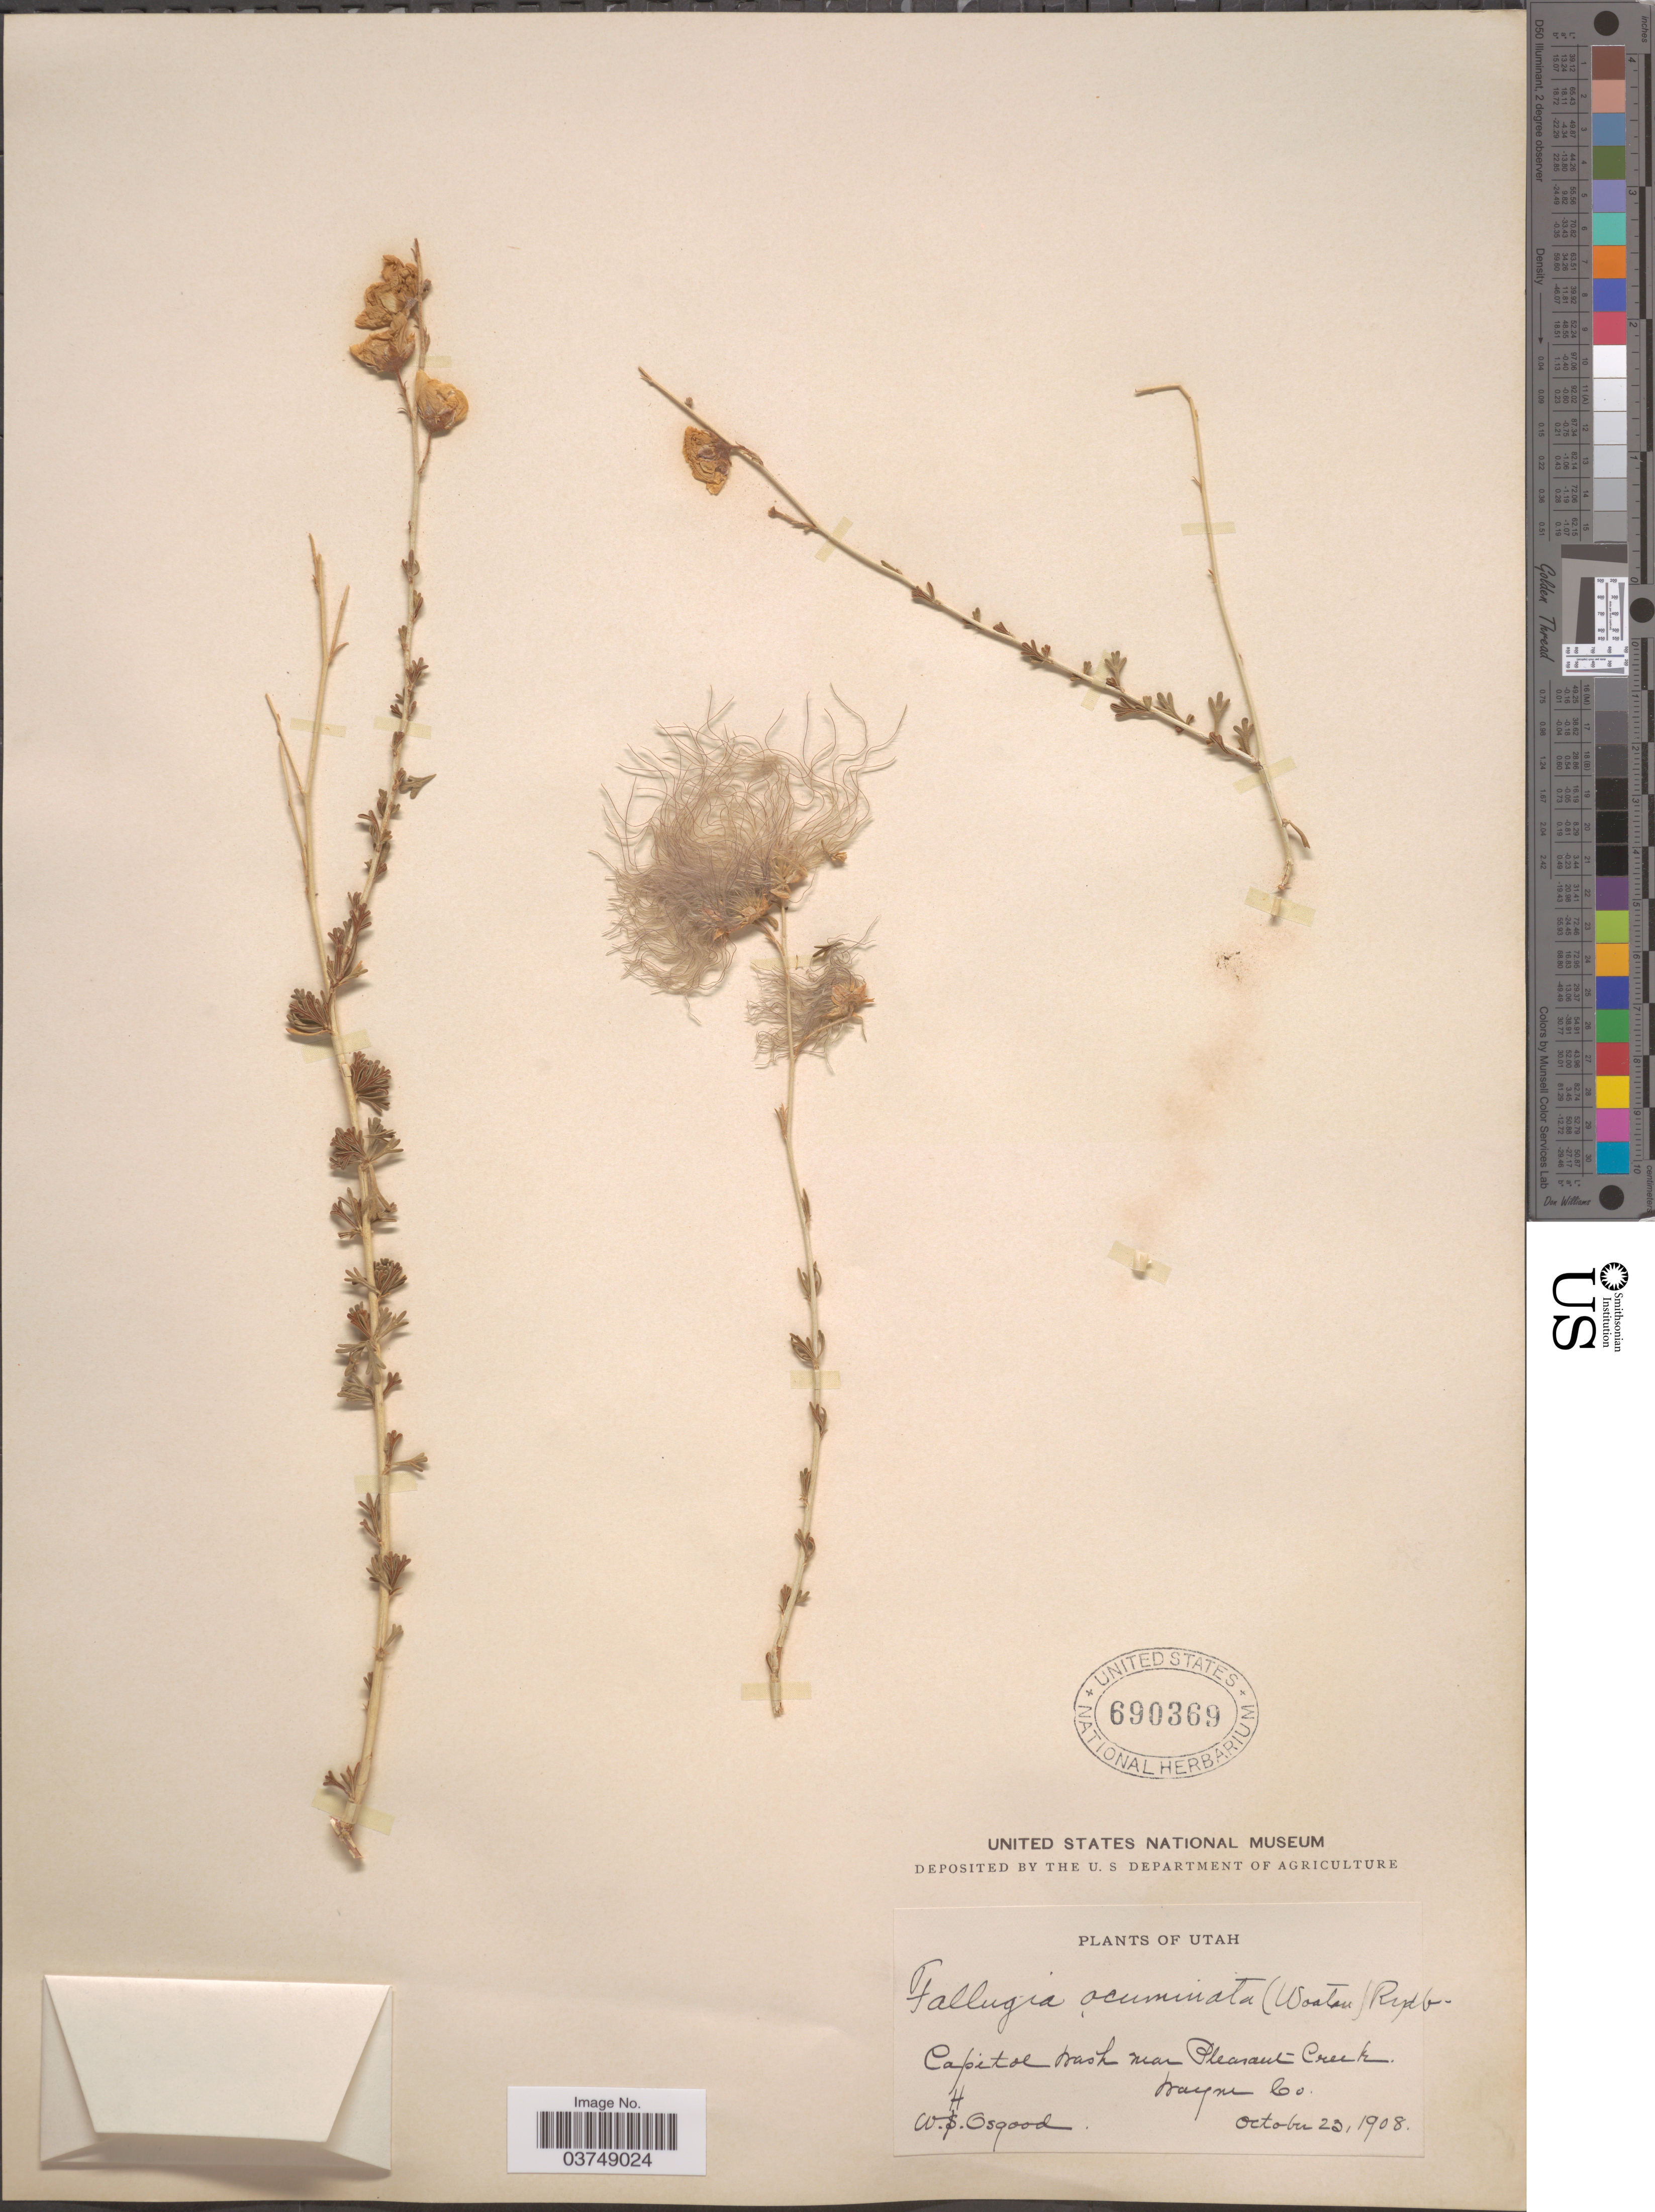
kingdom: Plantae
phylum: Tracheophyta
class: Magnoliopsida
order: Rosales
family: Rosaceae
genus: Fallugia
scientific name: Fallugia acuminata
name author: (Wooton) Rydb.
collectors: W. Osgood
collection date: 1908-10-23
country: United States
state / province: Utah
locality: Capitol Wash near Pleasant Creek. Wayne Co.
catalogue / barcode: US 690369